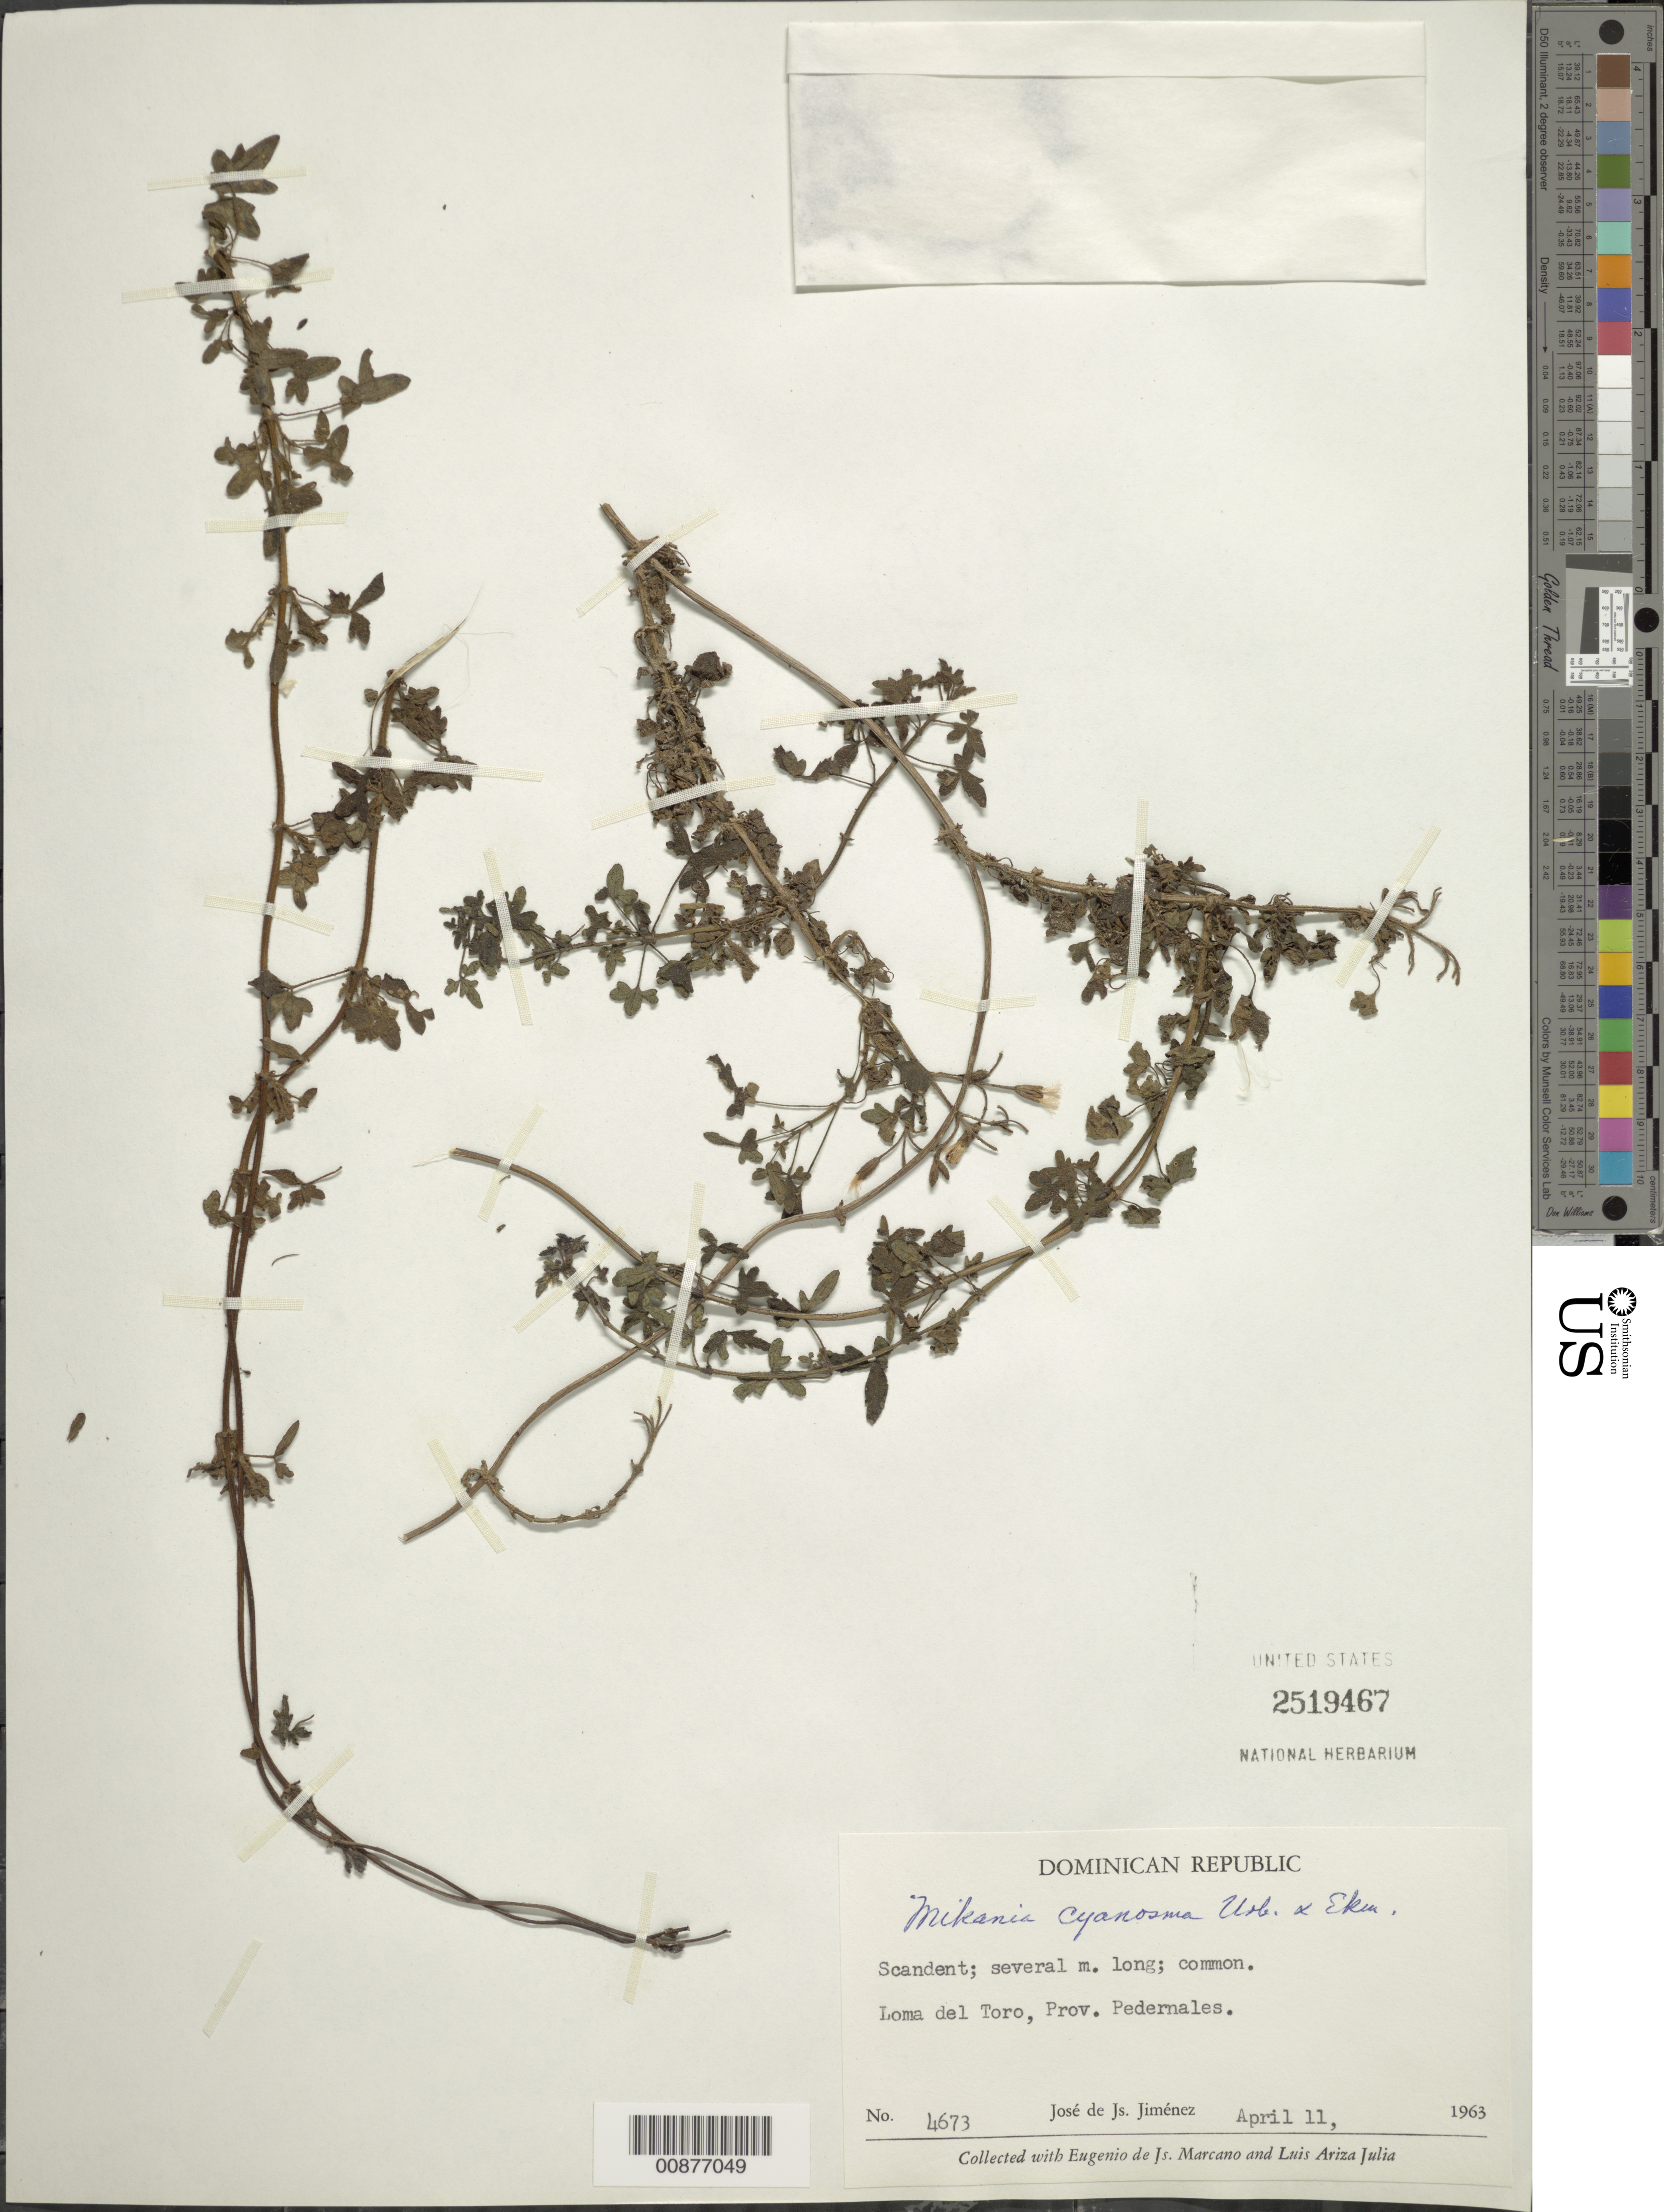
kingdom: Plantae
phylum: Tracheophyta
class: Magnoliopsida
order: Asterales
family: Asteraceae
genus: Mikania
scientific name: Mikania cyanosma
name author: Urb. & Ekman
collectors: J. J. Jiménez Almonte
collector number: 4673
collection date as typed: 11 Apr 1963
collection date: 1963-04-11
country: Dominican Republic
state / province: Pedernales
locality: Loma del Toro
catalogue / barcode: US 2519467